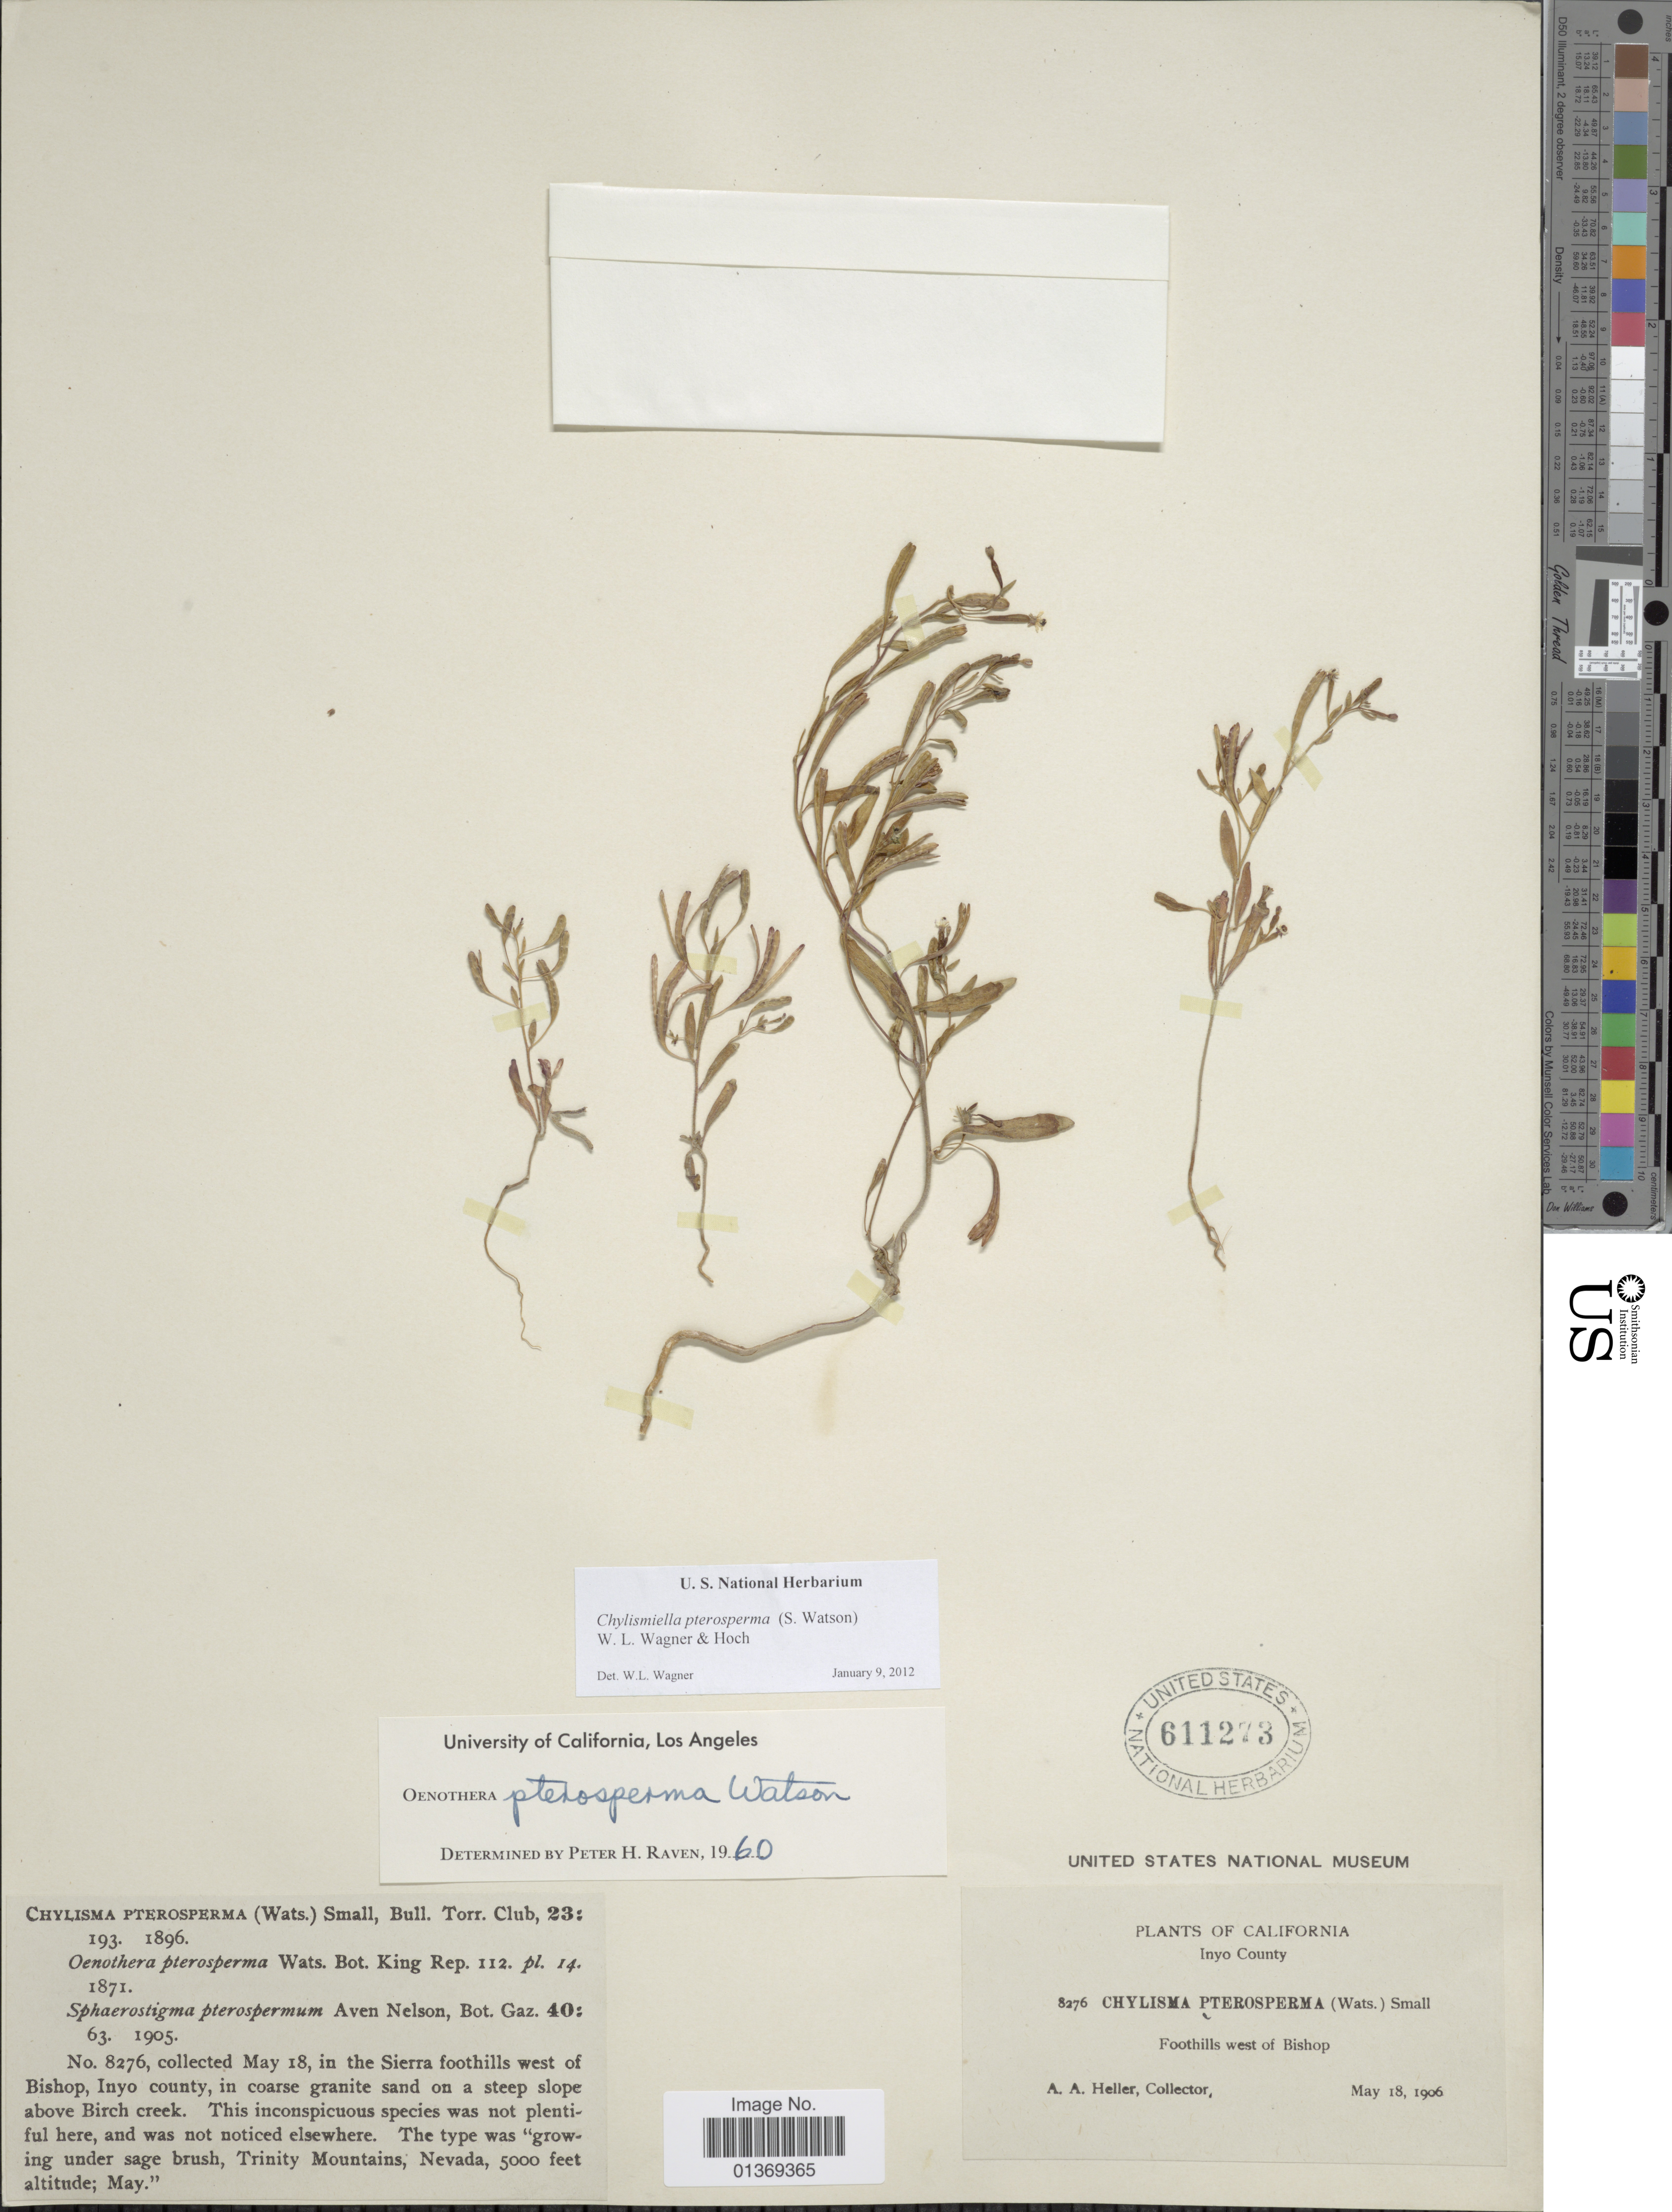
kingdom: Plantae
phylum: Tracheophyta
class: Magnoliopsida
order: Myrtales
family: Onagraceae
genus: Chylismiella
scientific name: Chylismiella pterosperma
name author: (S. Watson) W.L. Wagner & Hoch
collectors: A. A. Heller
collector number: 8276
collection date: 1906-05-18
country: United States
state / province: California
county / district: Inyo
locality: Inyo County, Foothills west of Bishop, Trinity Mountains, Nevada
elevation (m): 1524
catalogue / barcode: US 611273